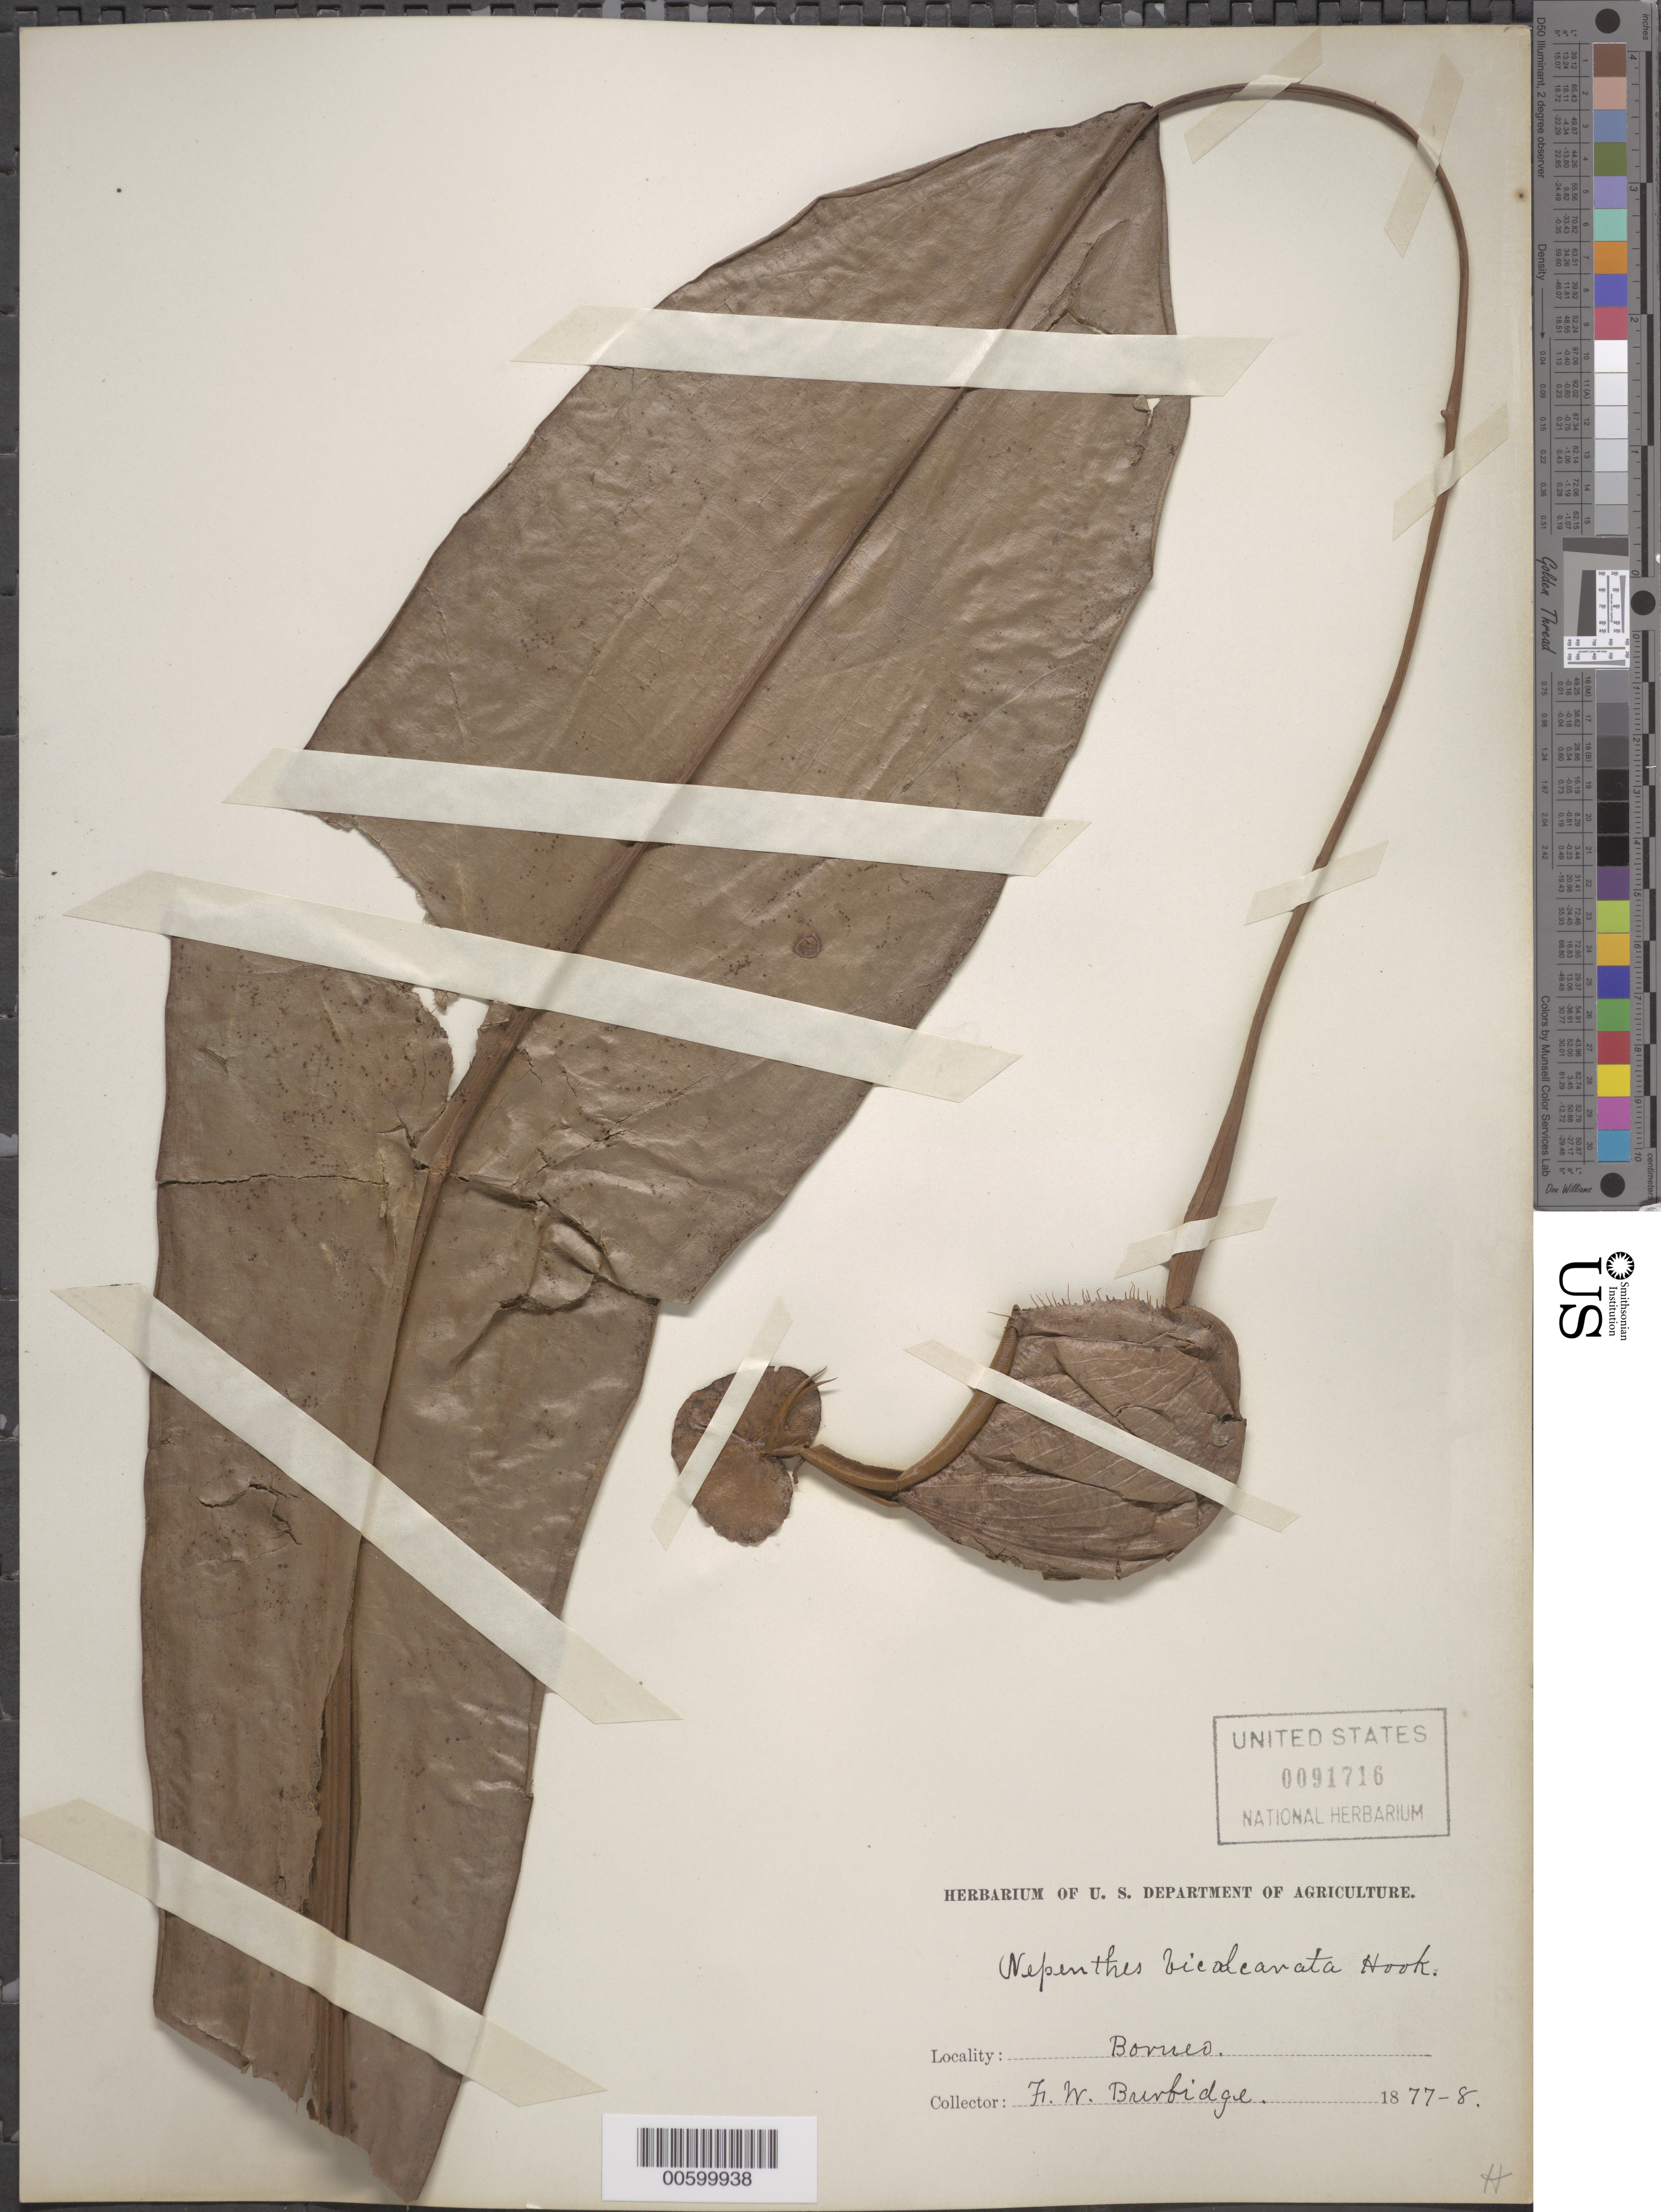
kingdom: Plantae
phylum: Tracheophyta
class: Magnoliopsida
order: Caryophyllales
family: Nepenthaceae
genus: Nepenthes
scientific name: Nepenthes bicalcarata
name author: Hook. f.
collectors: F. Burbidge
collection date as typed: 1877 to -- --- 1878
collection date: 1877/1878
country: Malaysia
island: Borneo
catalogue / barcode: US 91716